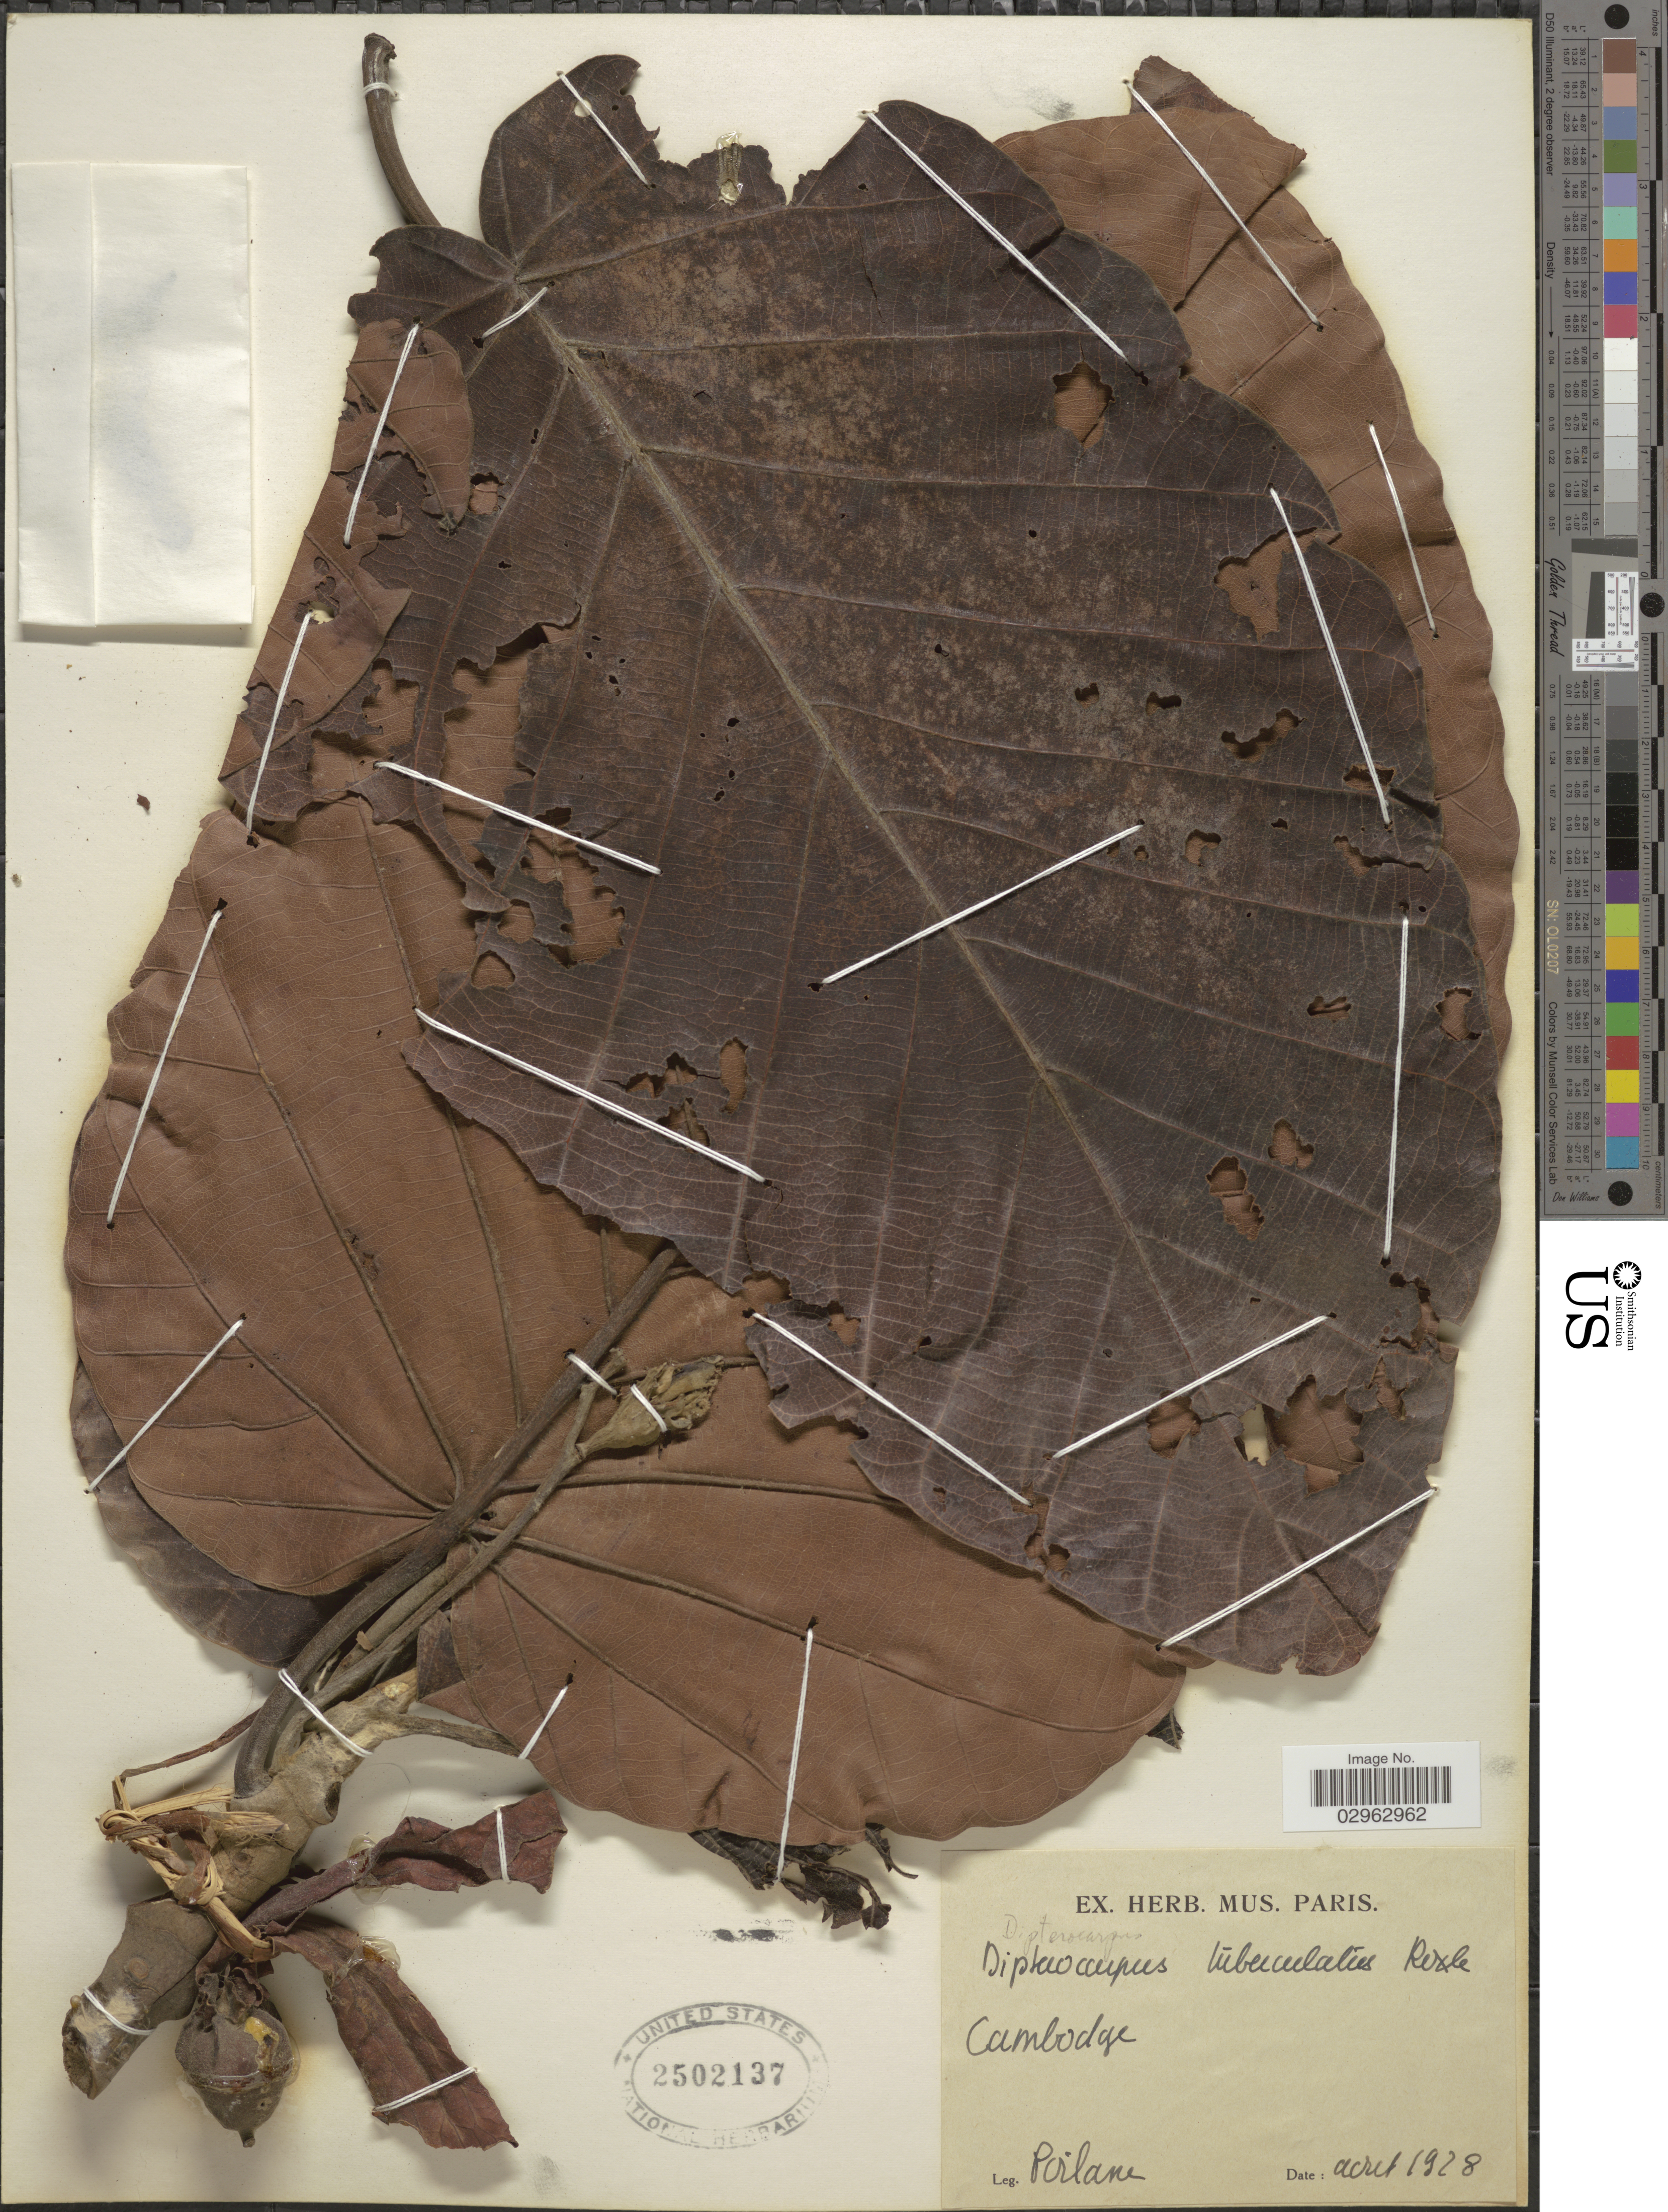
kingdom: Plantae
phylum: Tracheophyta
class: Magnoliopsida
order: Malvales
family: Dipterocarpaceae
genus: Dipterocarpus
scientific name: Dipterocarpus tuberculatus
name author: Roxb.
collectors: -. Poilane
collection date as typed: Acret* 1928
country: Cambodia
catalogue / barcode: US 2502137